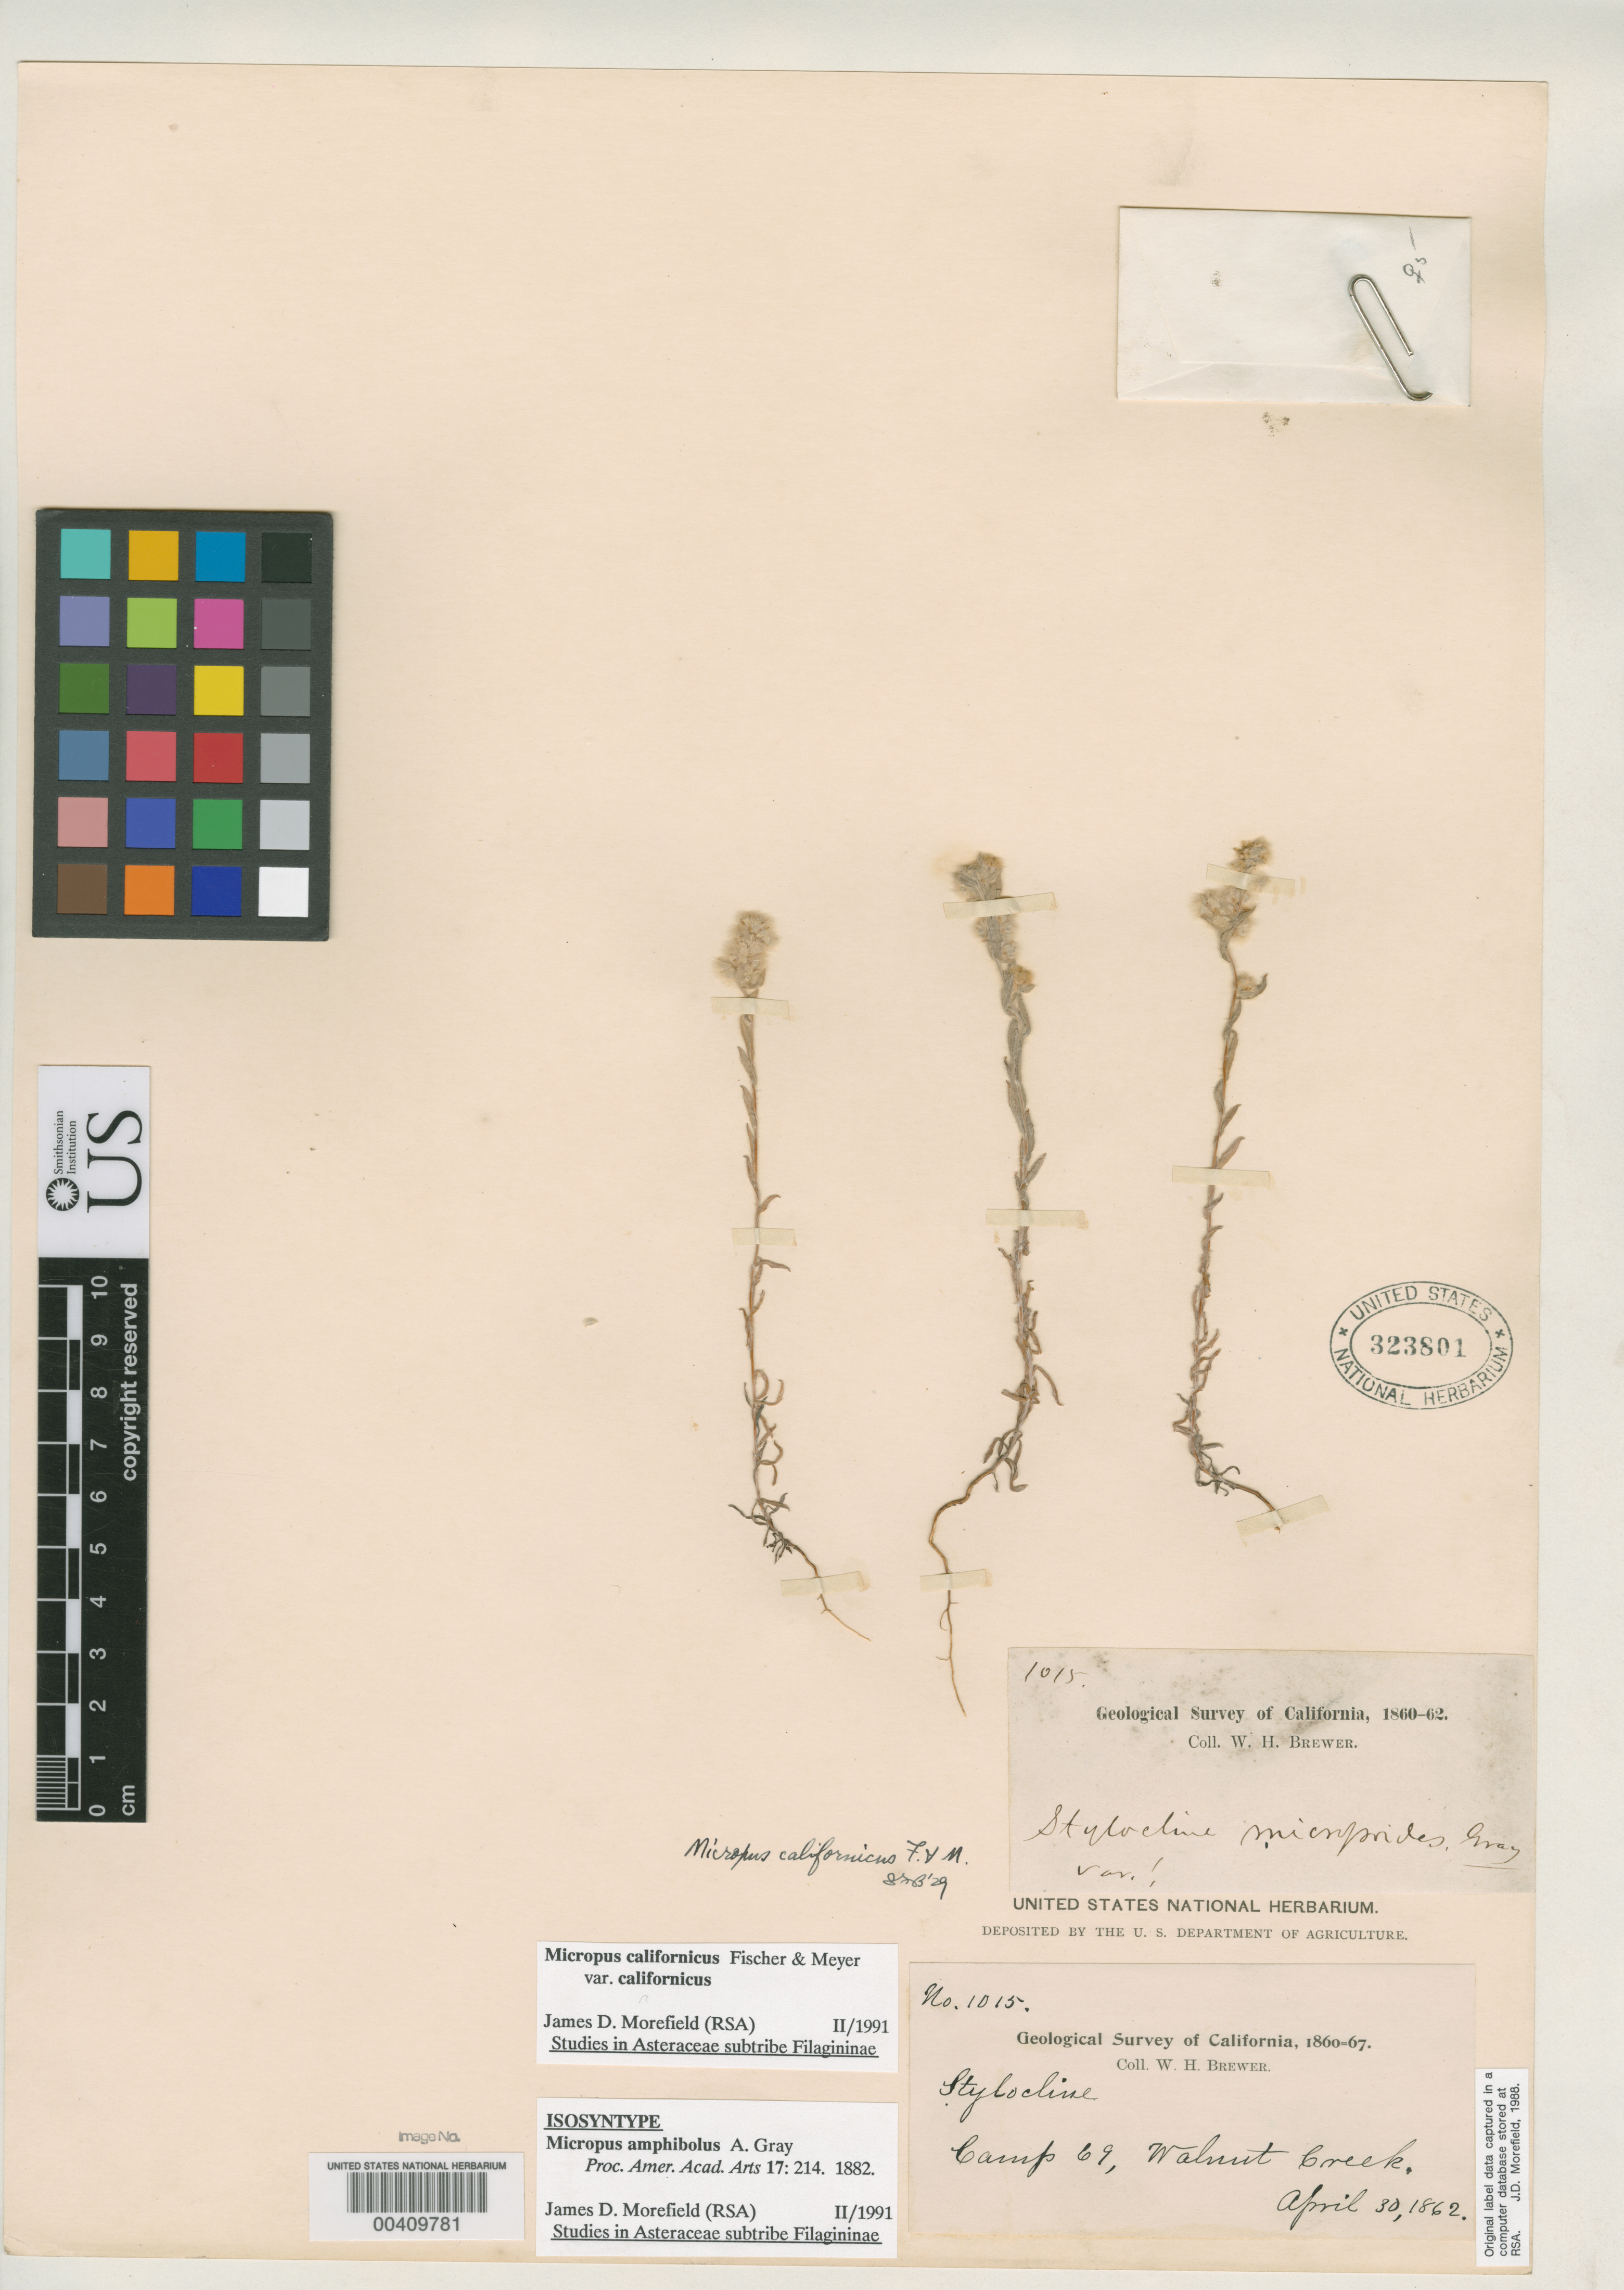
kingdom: Plantae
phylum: Tracheophyta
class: Magnoliopsida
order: Asterales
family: Asteraceae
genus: Micropus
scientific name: Micropus amphibolus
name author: A. Gray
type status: Isosyntype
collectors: W. H. Brewer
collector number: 1015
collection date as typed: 30 Apr 1862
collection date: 1862-04-30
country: United States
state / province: California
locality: Camp 69, Walnut Creek.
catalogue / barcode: US 323801